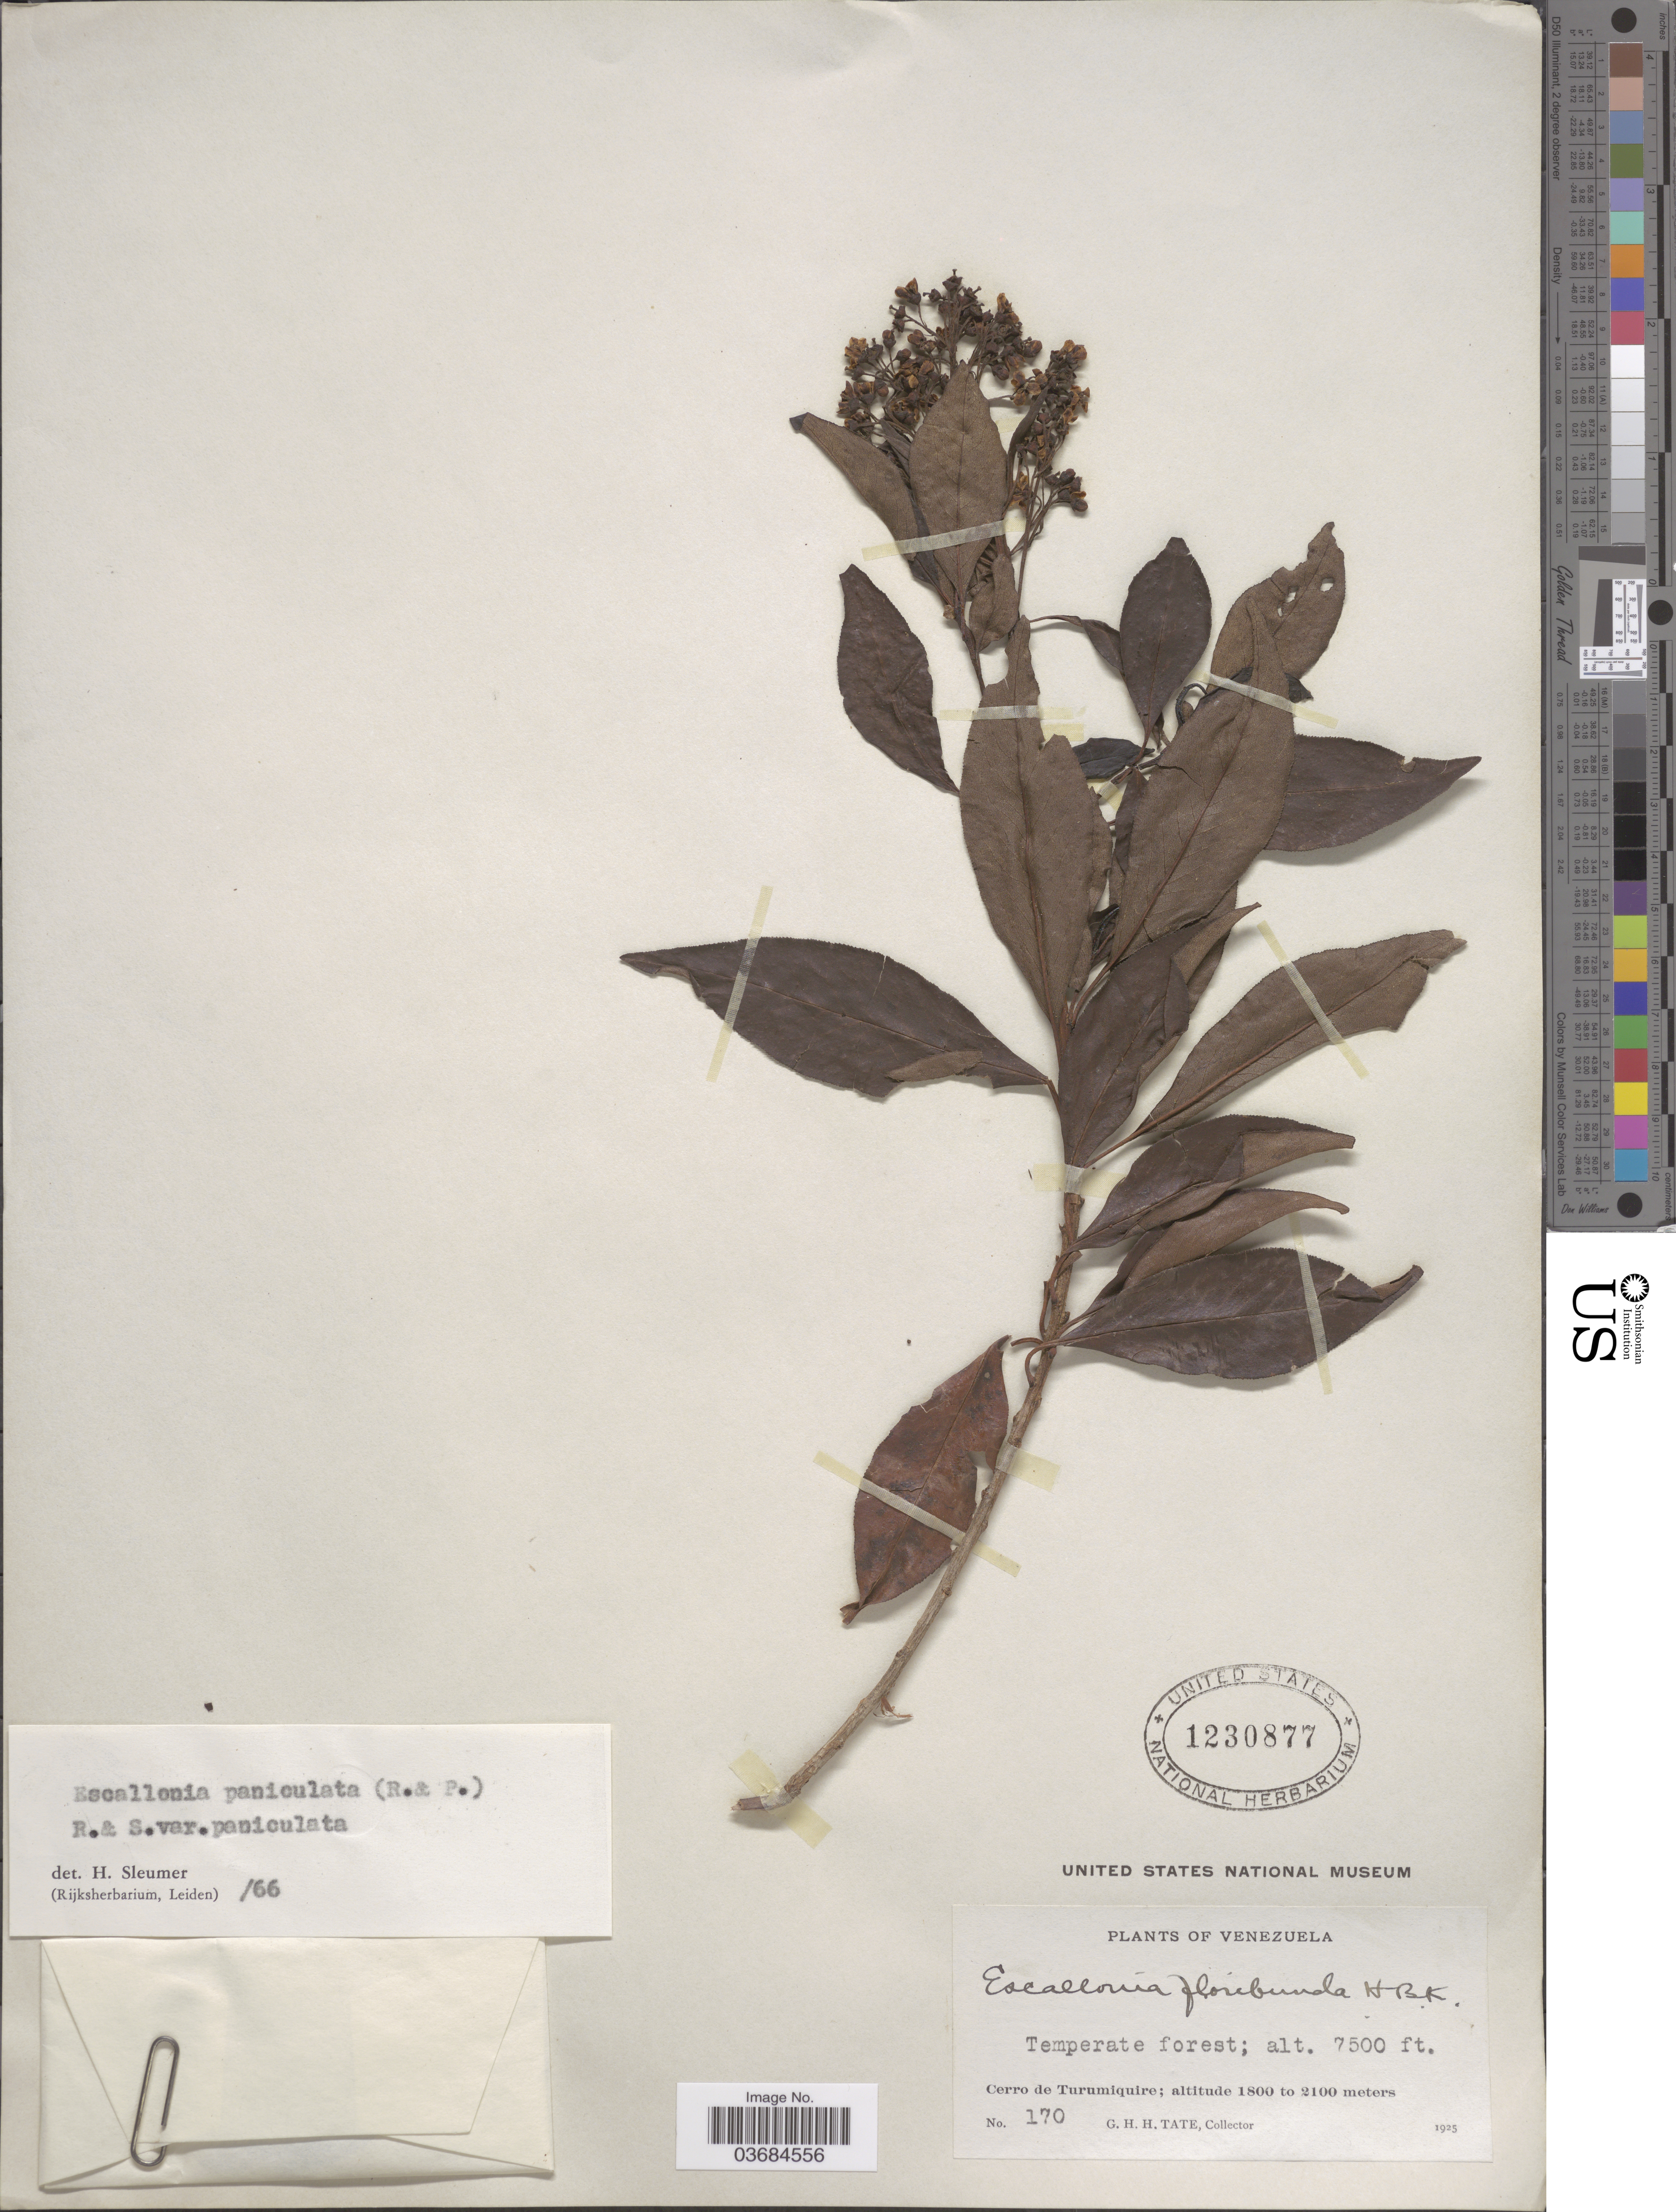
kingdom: Plantae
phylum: Tracheophyta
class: Magnoliopsida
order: Escalloniales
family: Escalloniaceae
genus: Escallonia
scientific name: Escallonia paniculata var. paniculata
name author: (Ruiz & Pav.) Roem. & Schult.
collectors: G. Tate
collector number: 170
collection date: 1925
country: Venezuela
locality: Cerro de Turumiquire.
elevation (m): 1800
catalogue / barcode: US 1230877